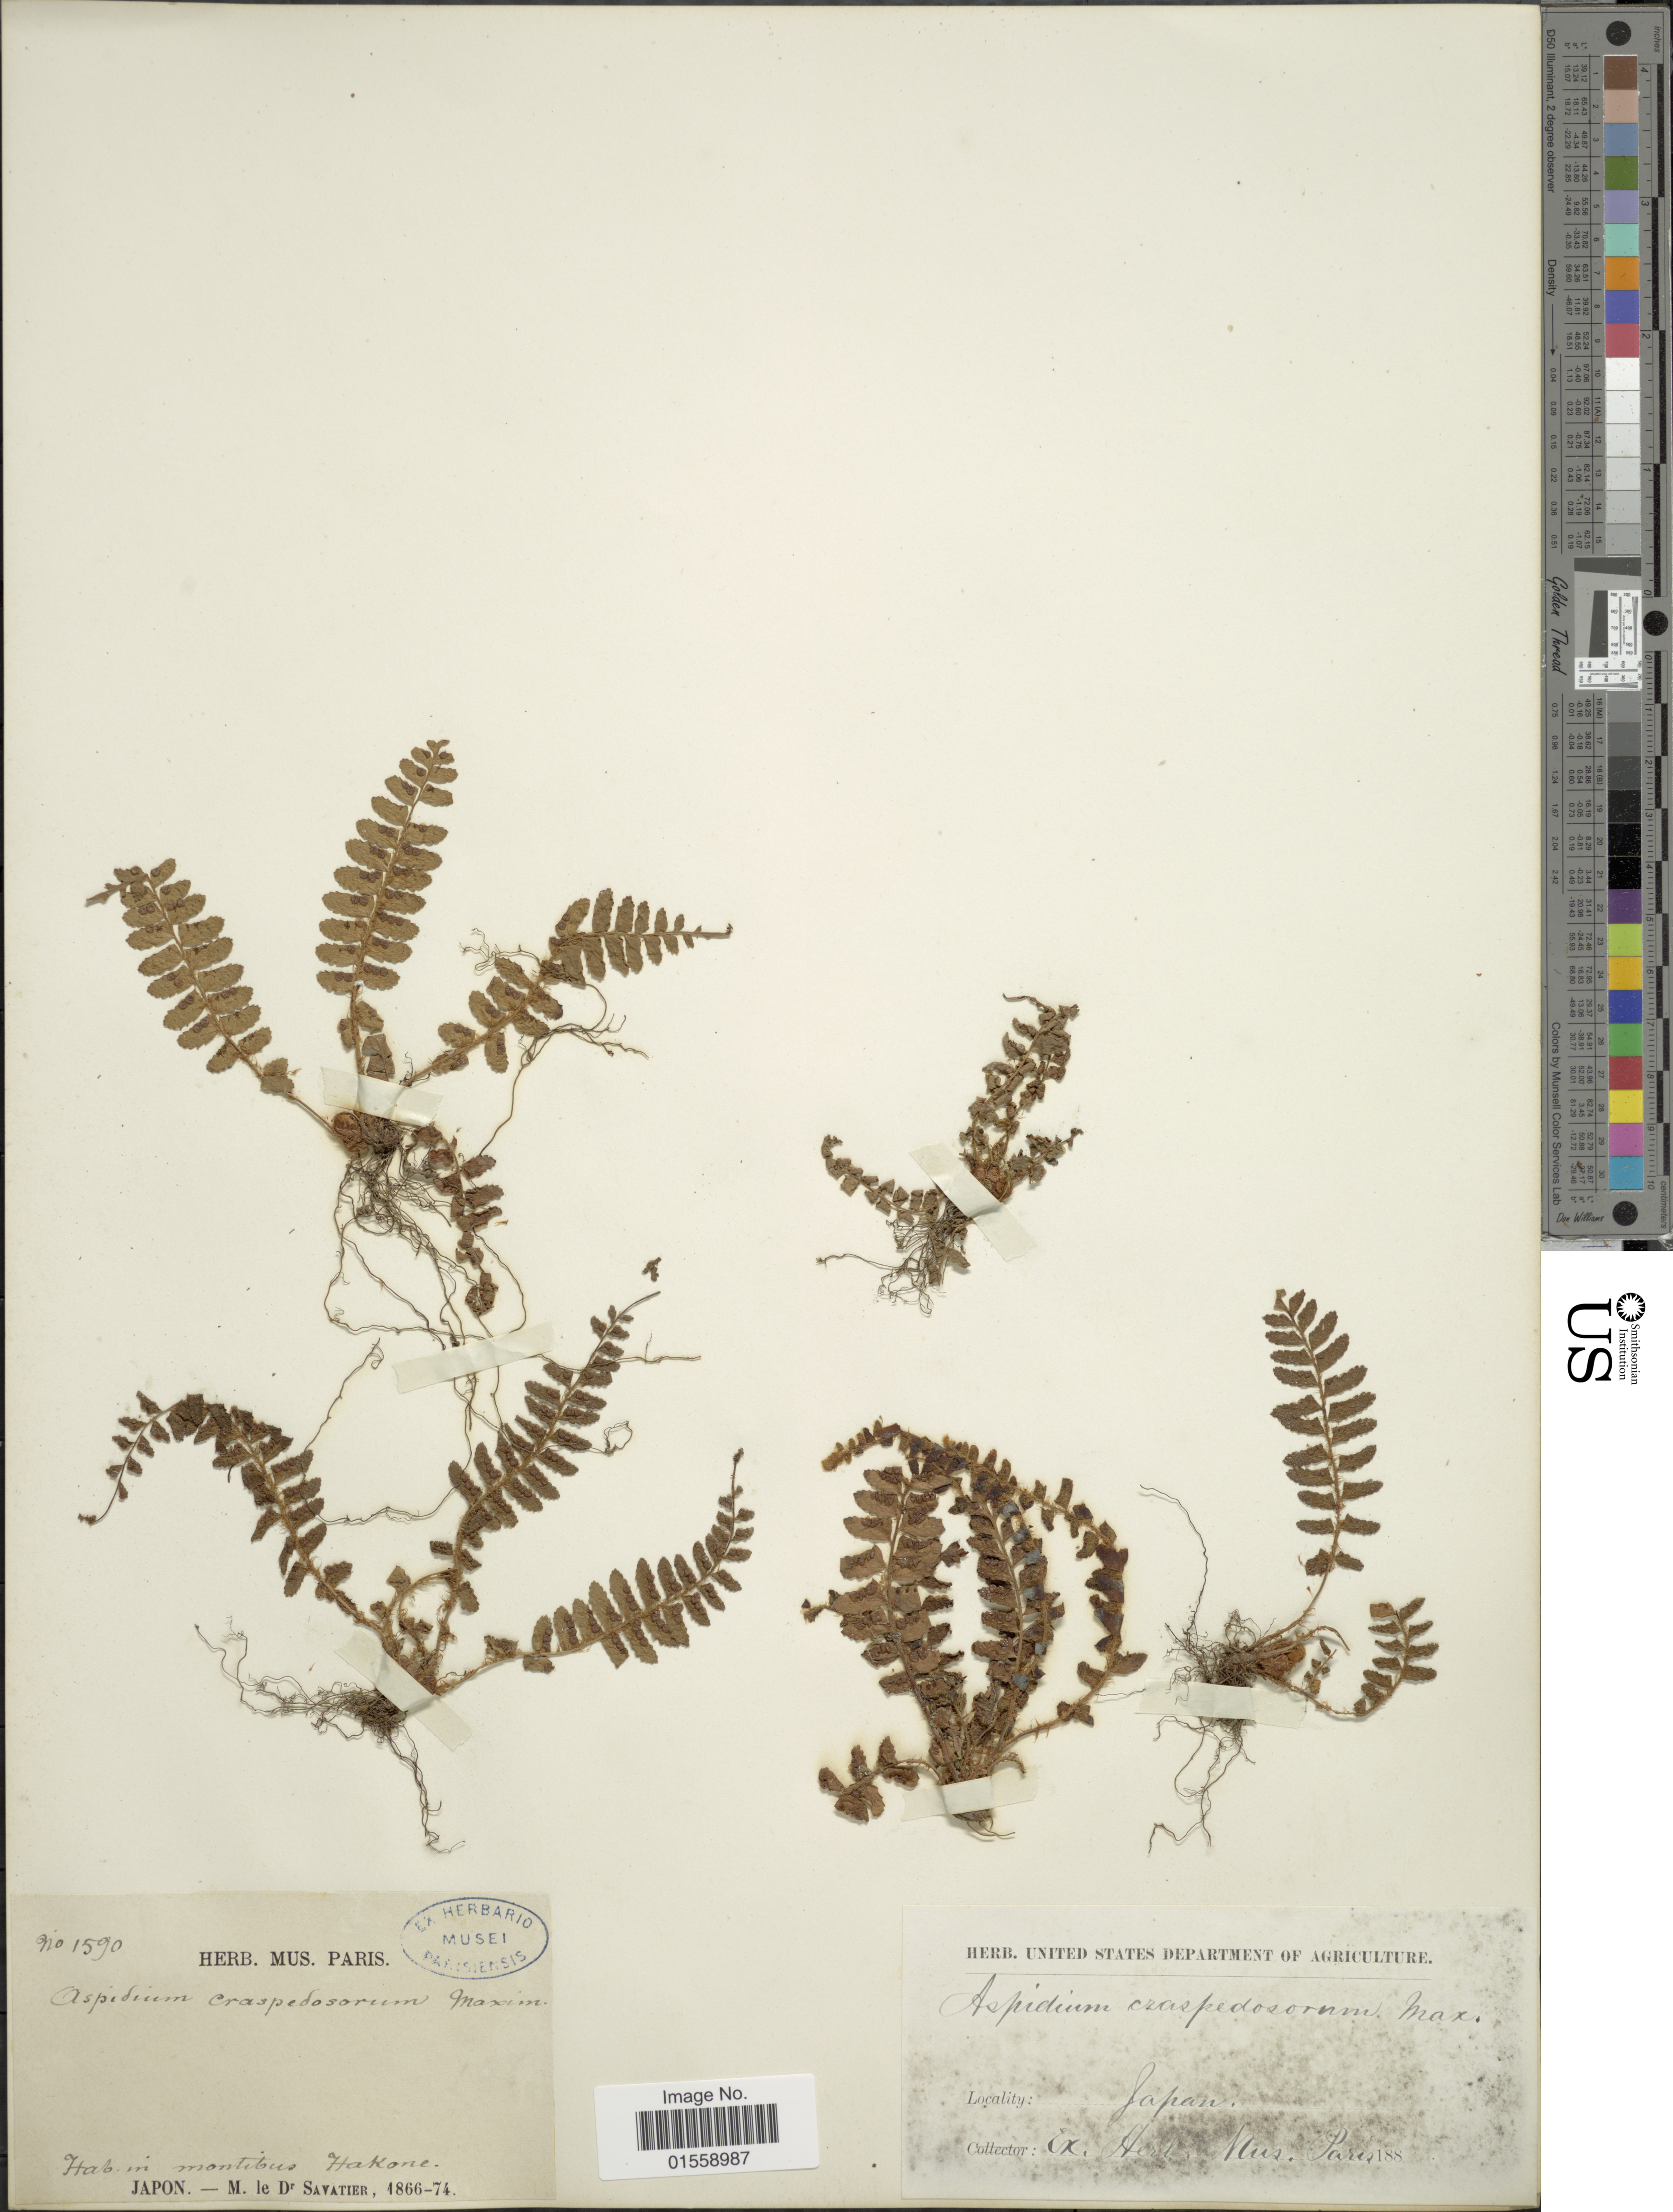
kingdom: Plantae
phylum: Tracheophyta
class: Polypodiopsida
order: Polypodiales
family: Dryopteridaceae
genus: Polystichum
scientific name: Polystichum craspedosorum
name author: (Maxim.) Diels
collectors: M. Savatier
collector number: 1590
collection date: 1866/1874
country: Japan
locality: In montisbus Hakane, Japan.